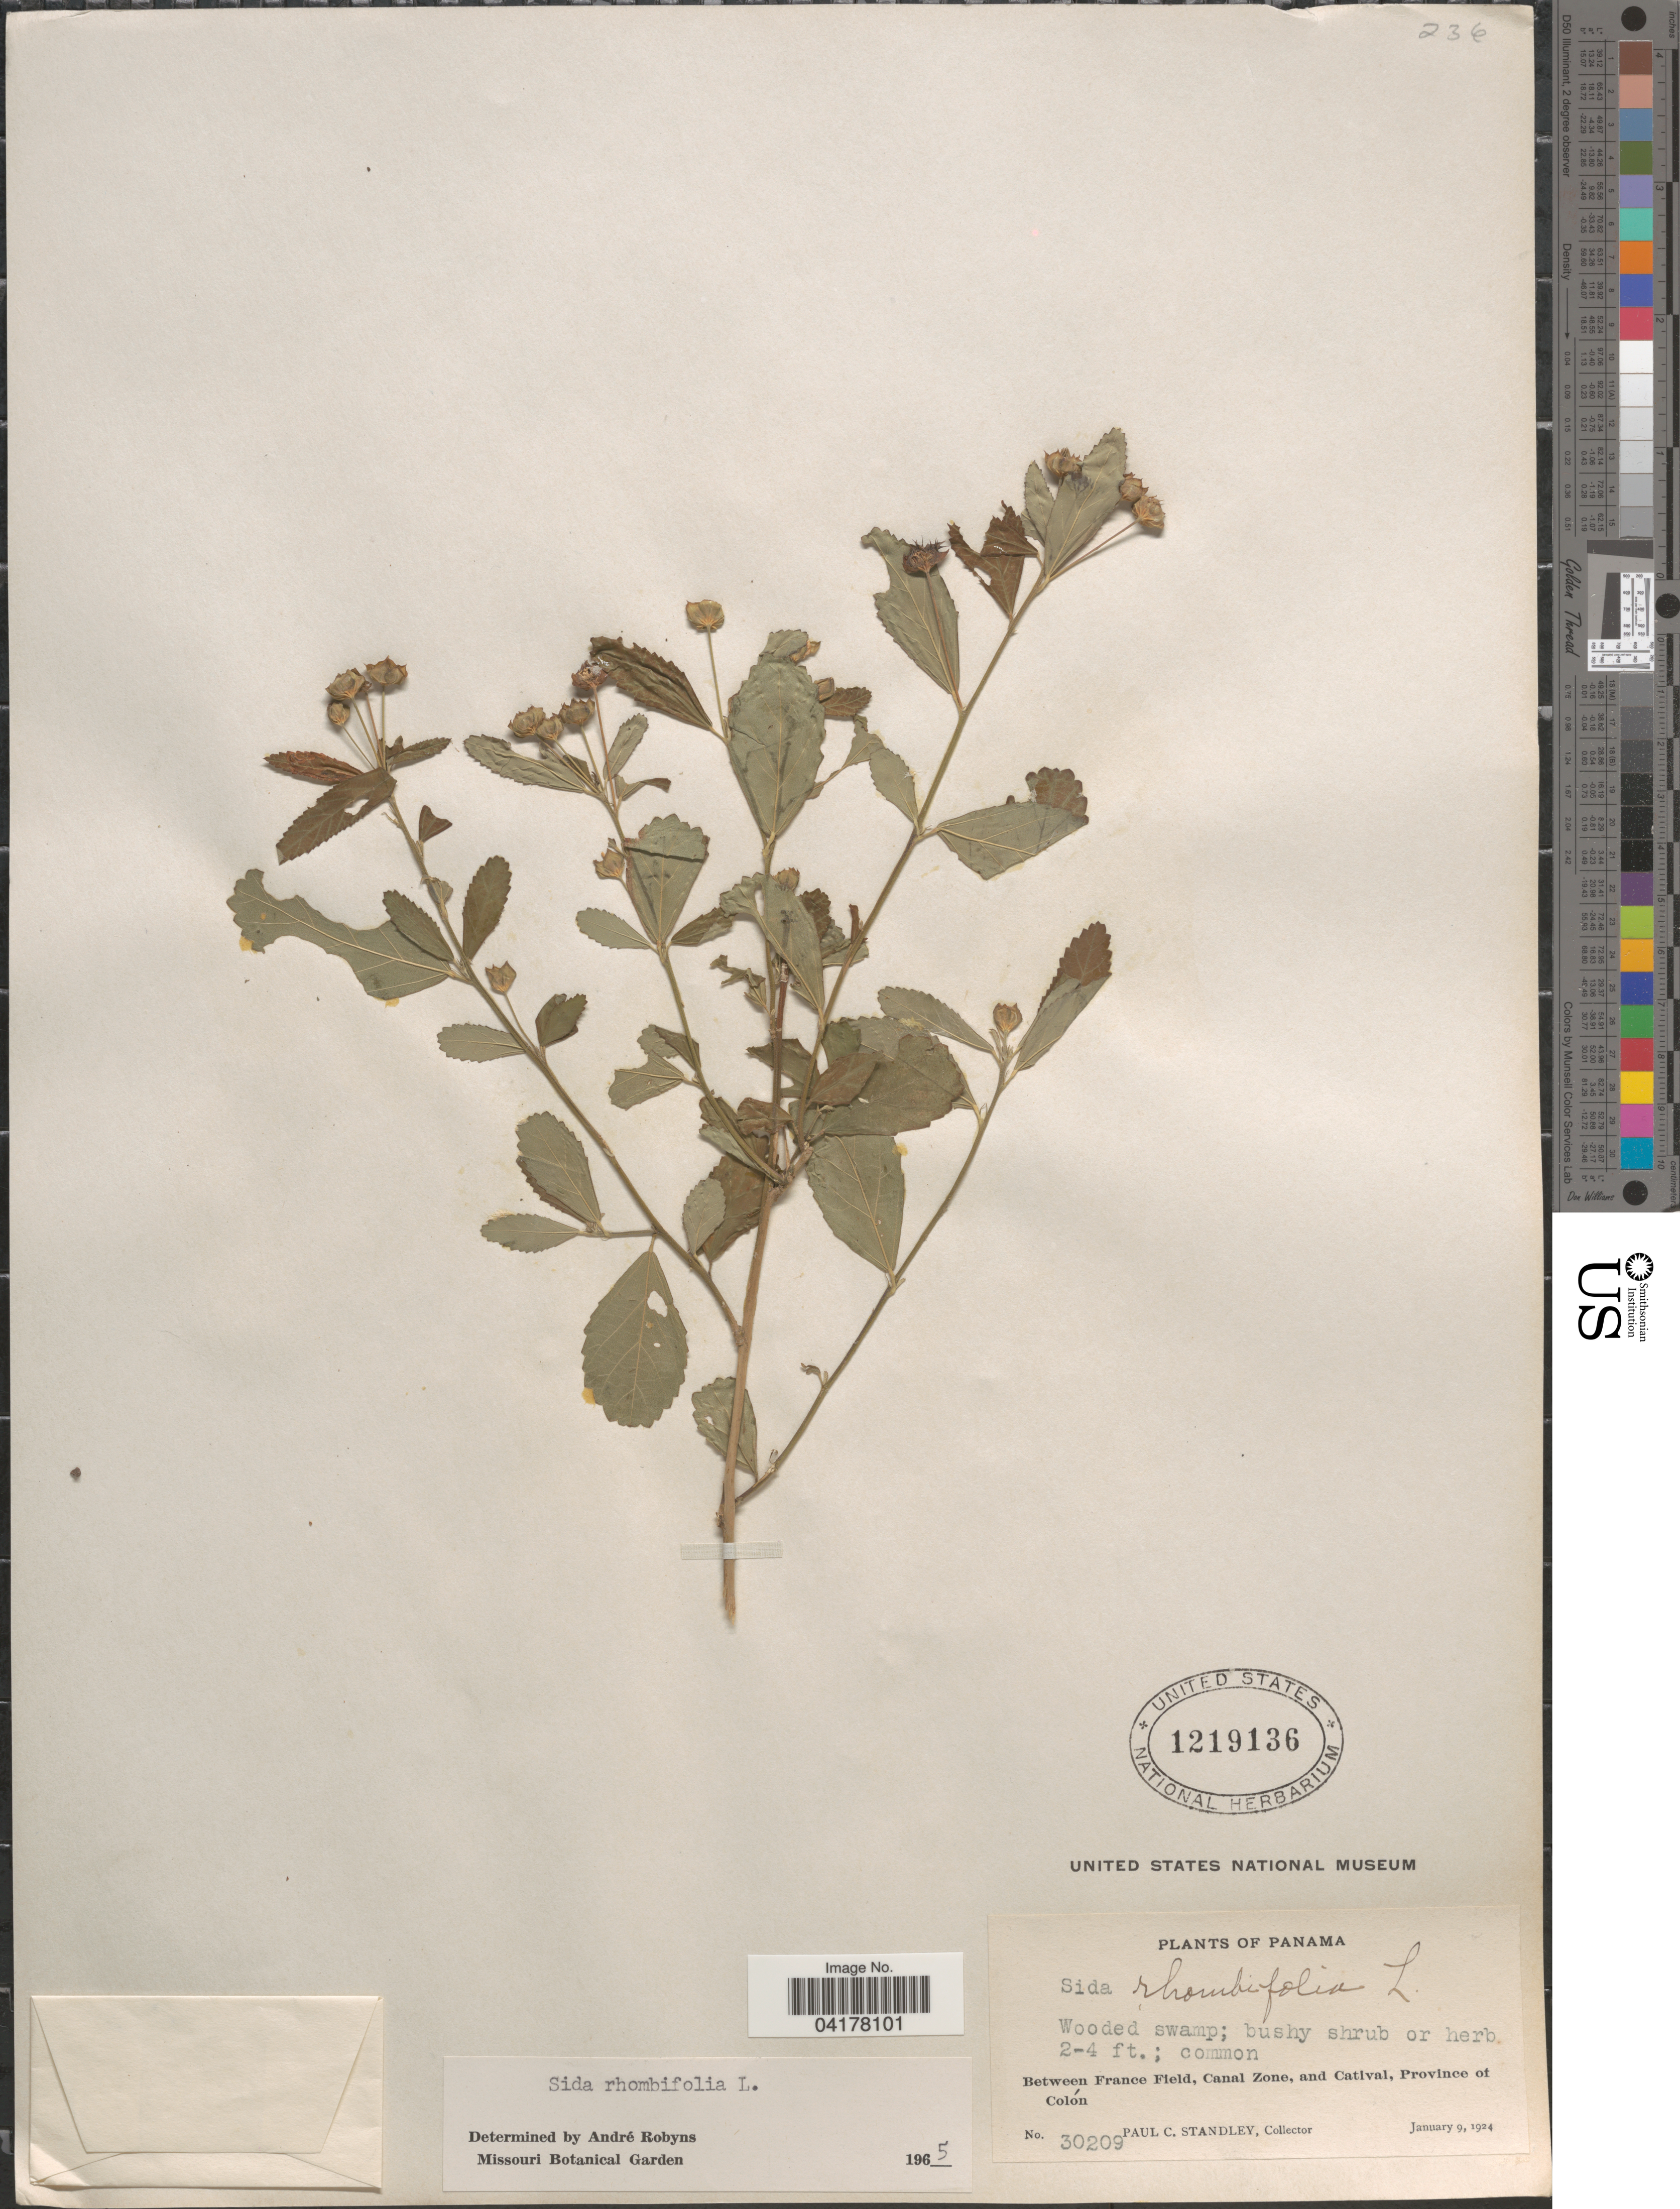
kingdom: Plantae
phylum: Tracheophyta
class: Magnoliopsida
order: Malvales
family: Malvaceae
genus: Sida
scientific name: Sida rhombifolia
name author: L.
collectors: P. C. Standley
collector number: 30209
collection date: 1924-01-09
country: Panama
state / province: Colón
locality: Between France Field, Canal Zone, and Catival.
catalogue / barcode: US 1219136